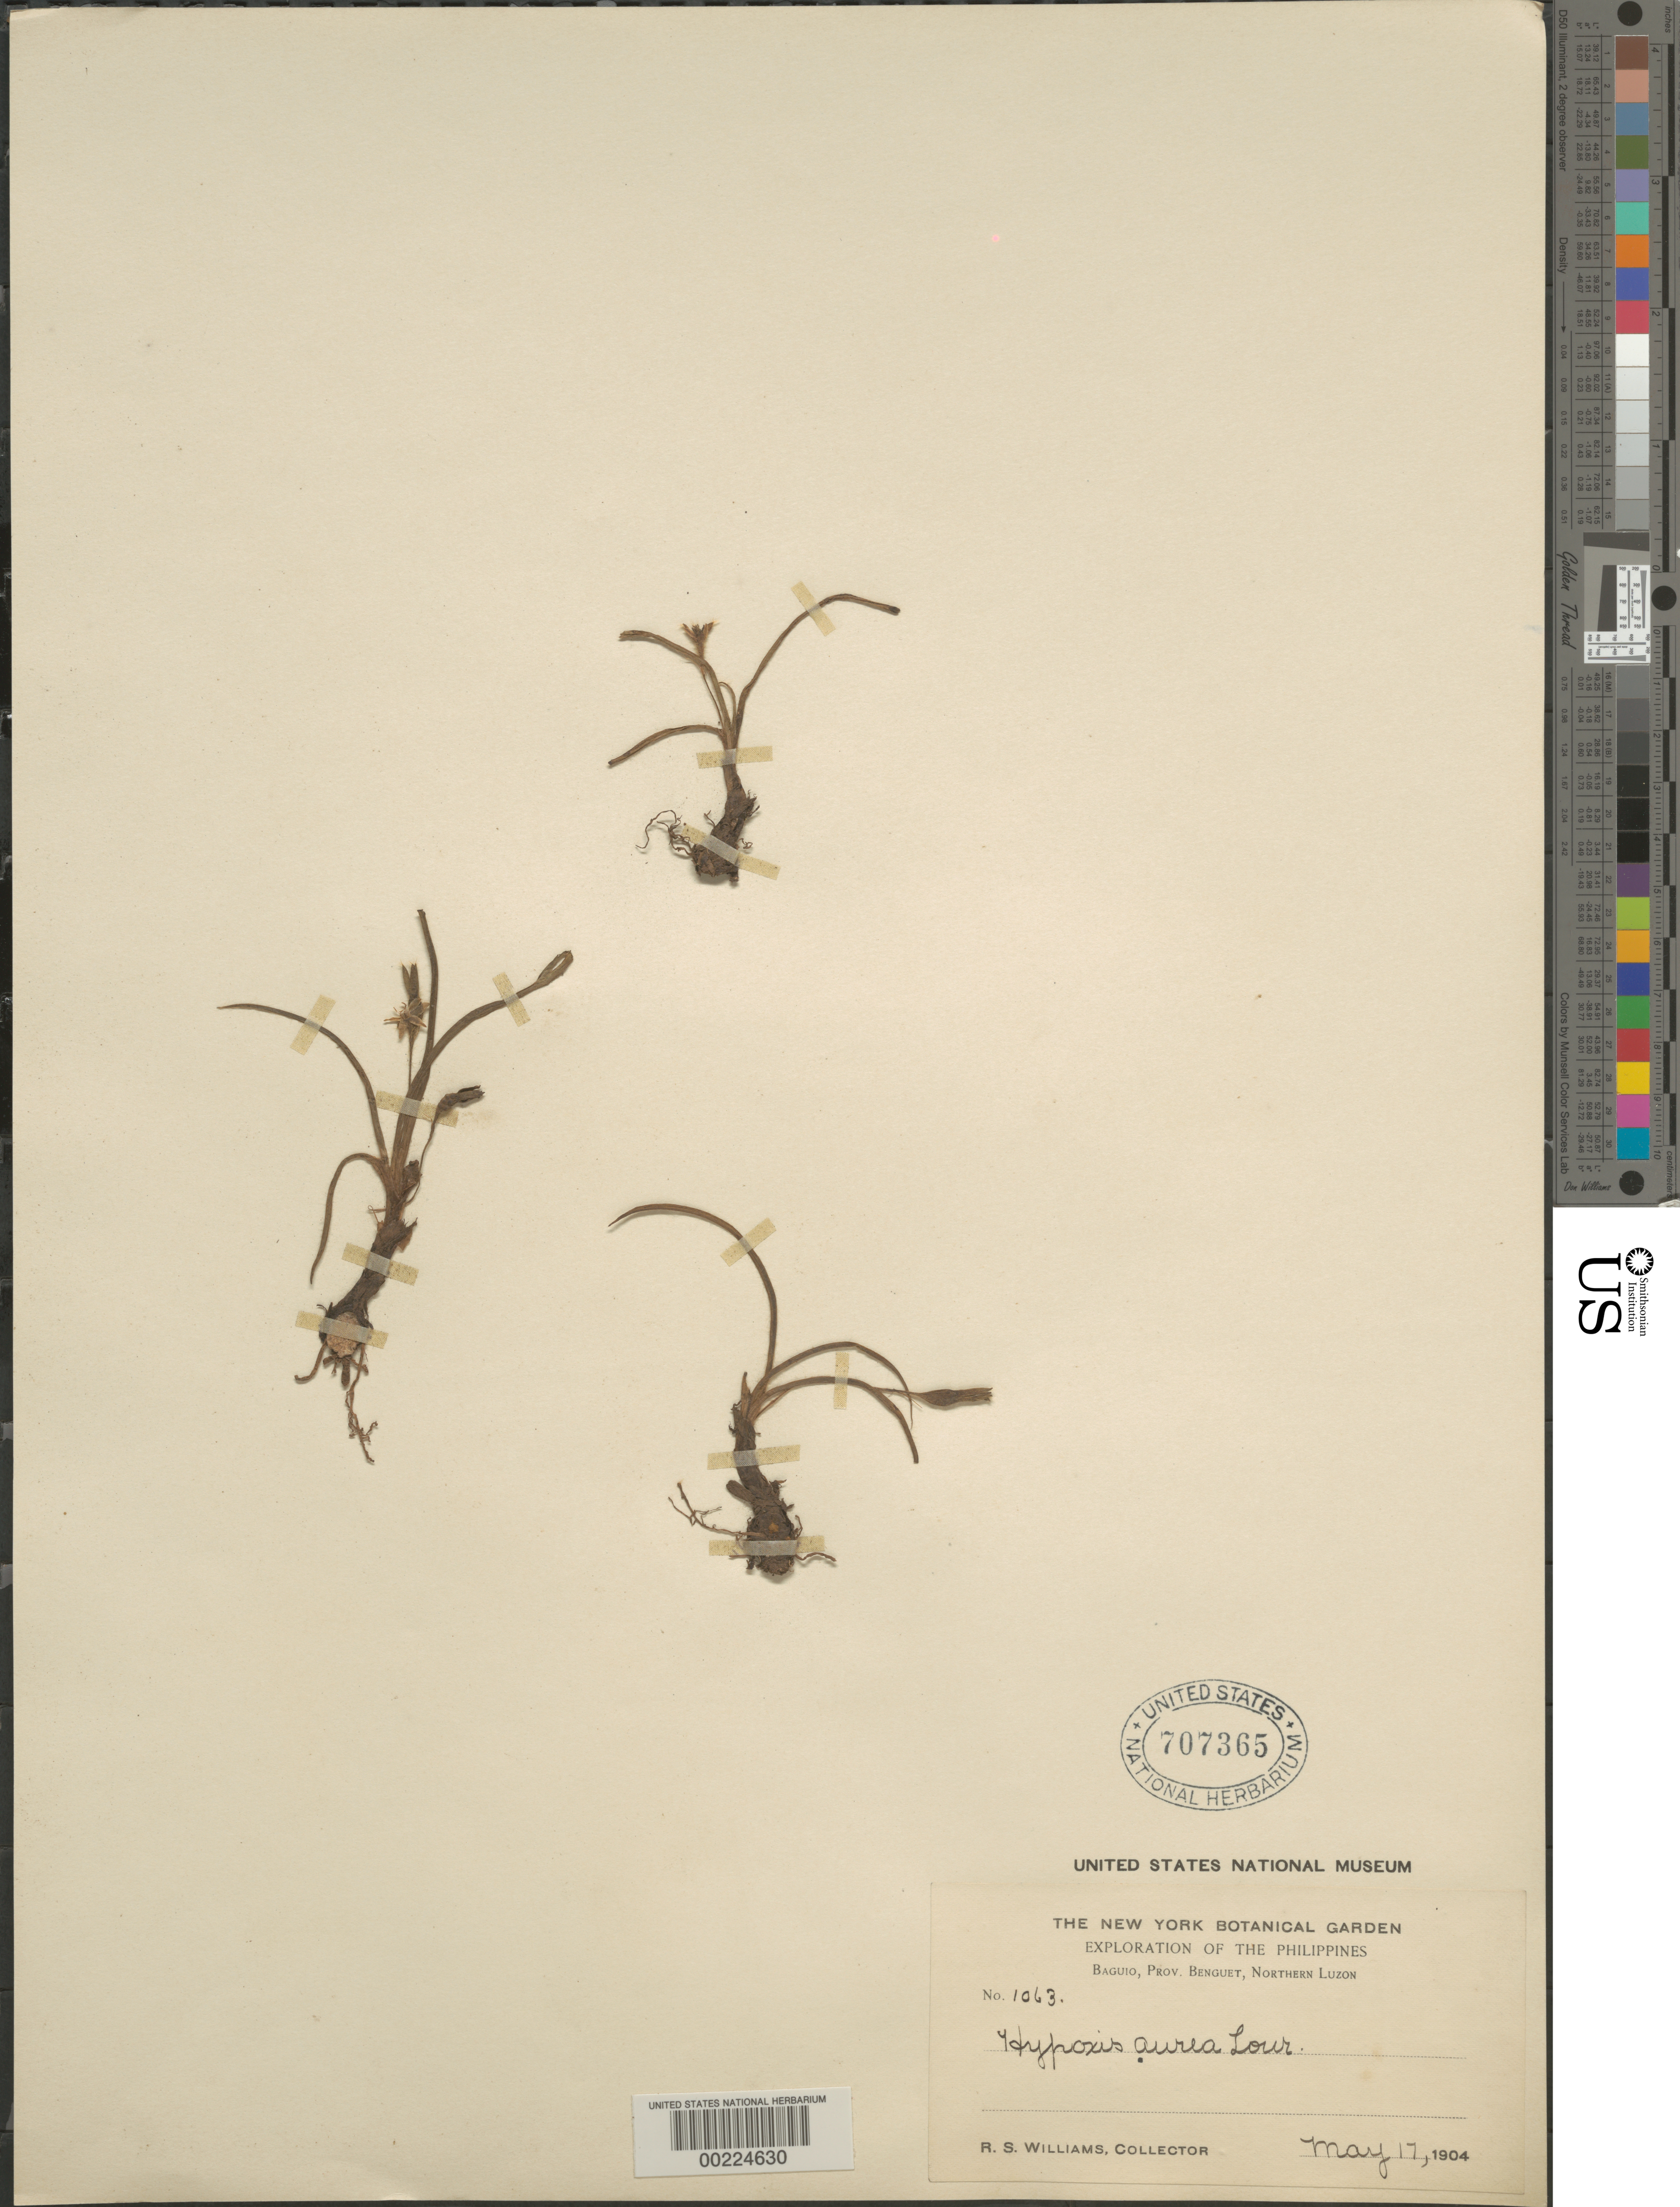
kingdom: Plantae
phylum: Tracheophyta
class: Liliopsida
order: Asparagales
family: Hypoxidaceae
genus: Hypoxis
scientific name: Hypoxis aurea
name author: Lour.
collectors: R. S. Williams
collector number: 1063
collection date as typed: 17 May 1904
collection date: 1904-05-17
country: Philippines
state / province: Cordillera (Administrative Region)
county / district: Benguet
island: Luzon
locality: Baguio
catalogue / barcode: US 707365